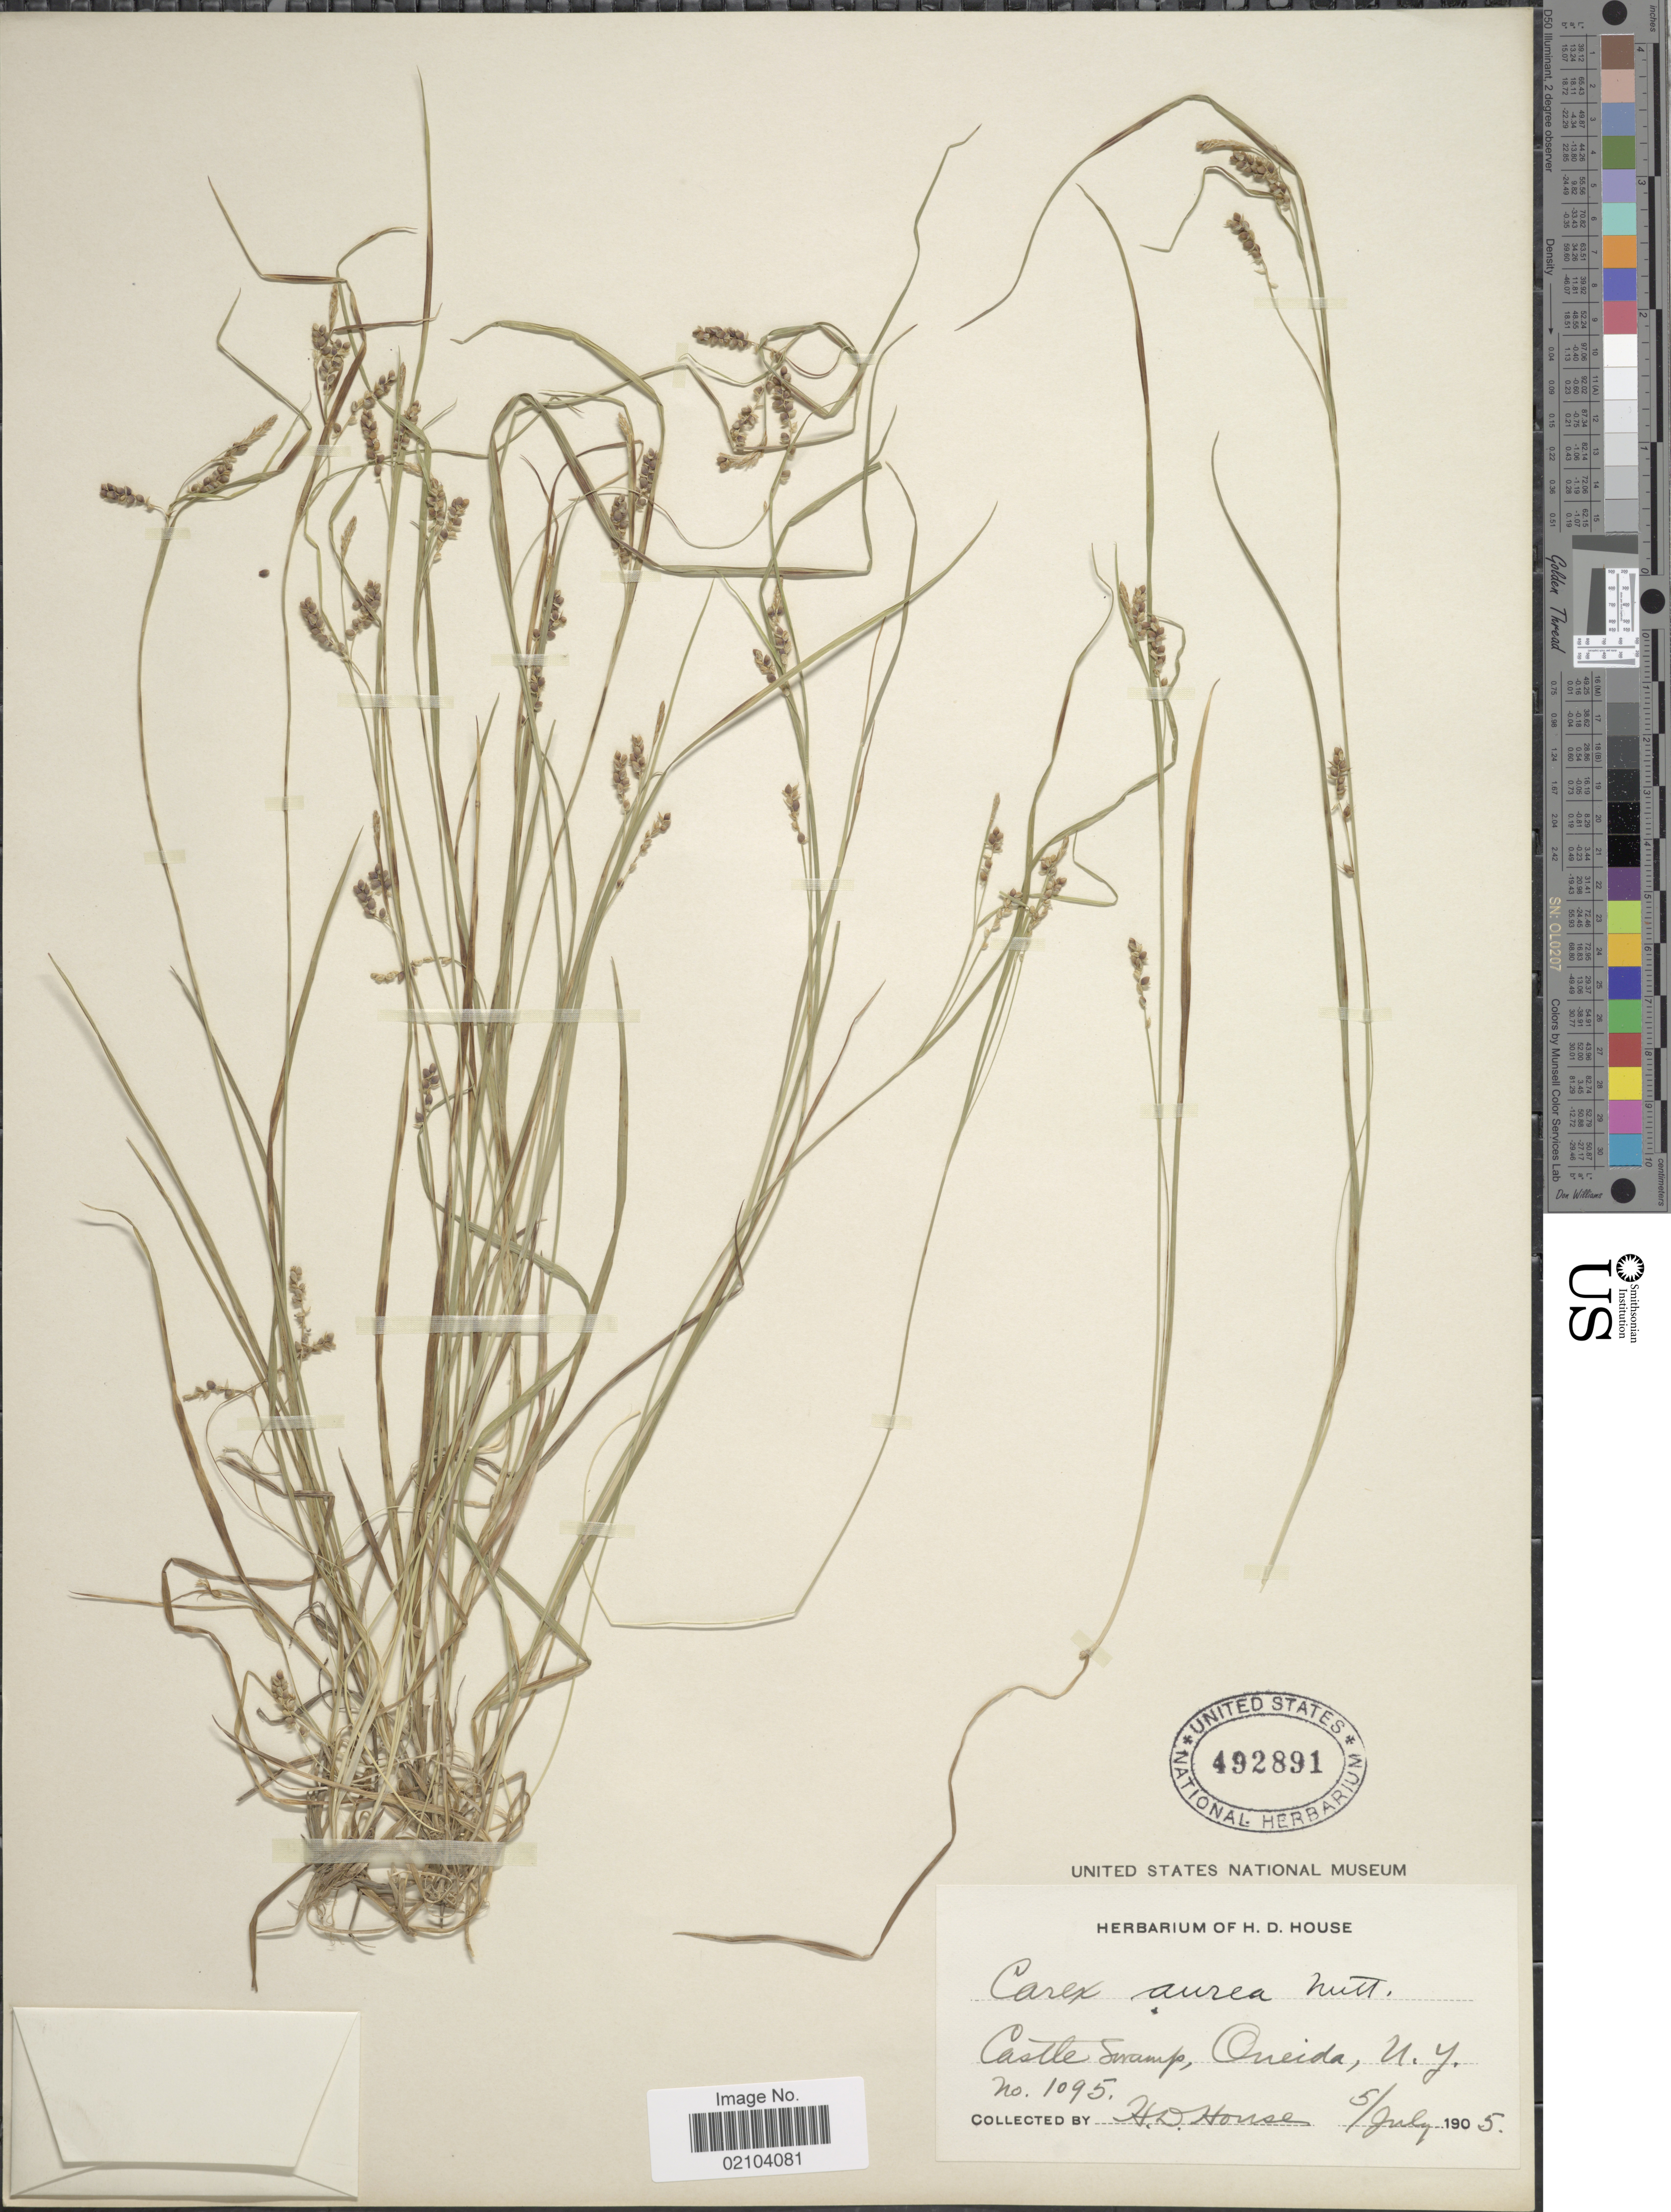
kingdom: Plantae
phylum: Tracheophyta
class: Liliopsida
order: Poales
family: Cyperaceae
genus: Carex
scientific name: Carex aurea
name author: Nutt.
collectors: H. D. House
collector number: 1095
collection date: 1905-07-05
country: United States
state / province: New York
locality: Castle Swamp, Oneida, N.Y.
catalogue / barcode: US 492891